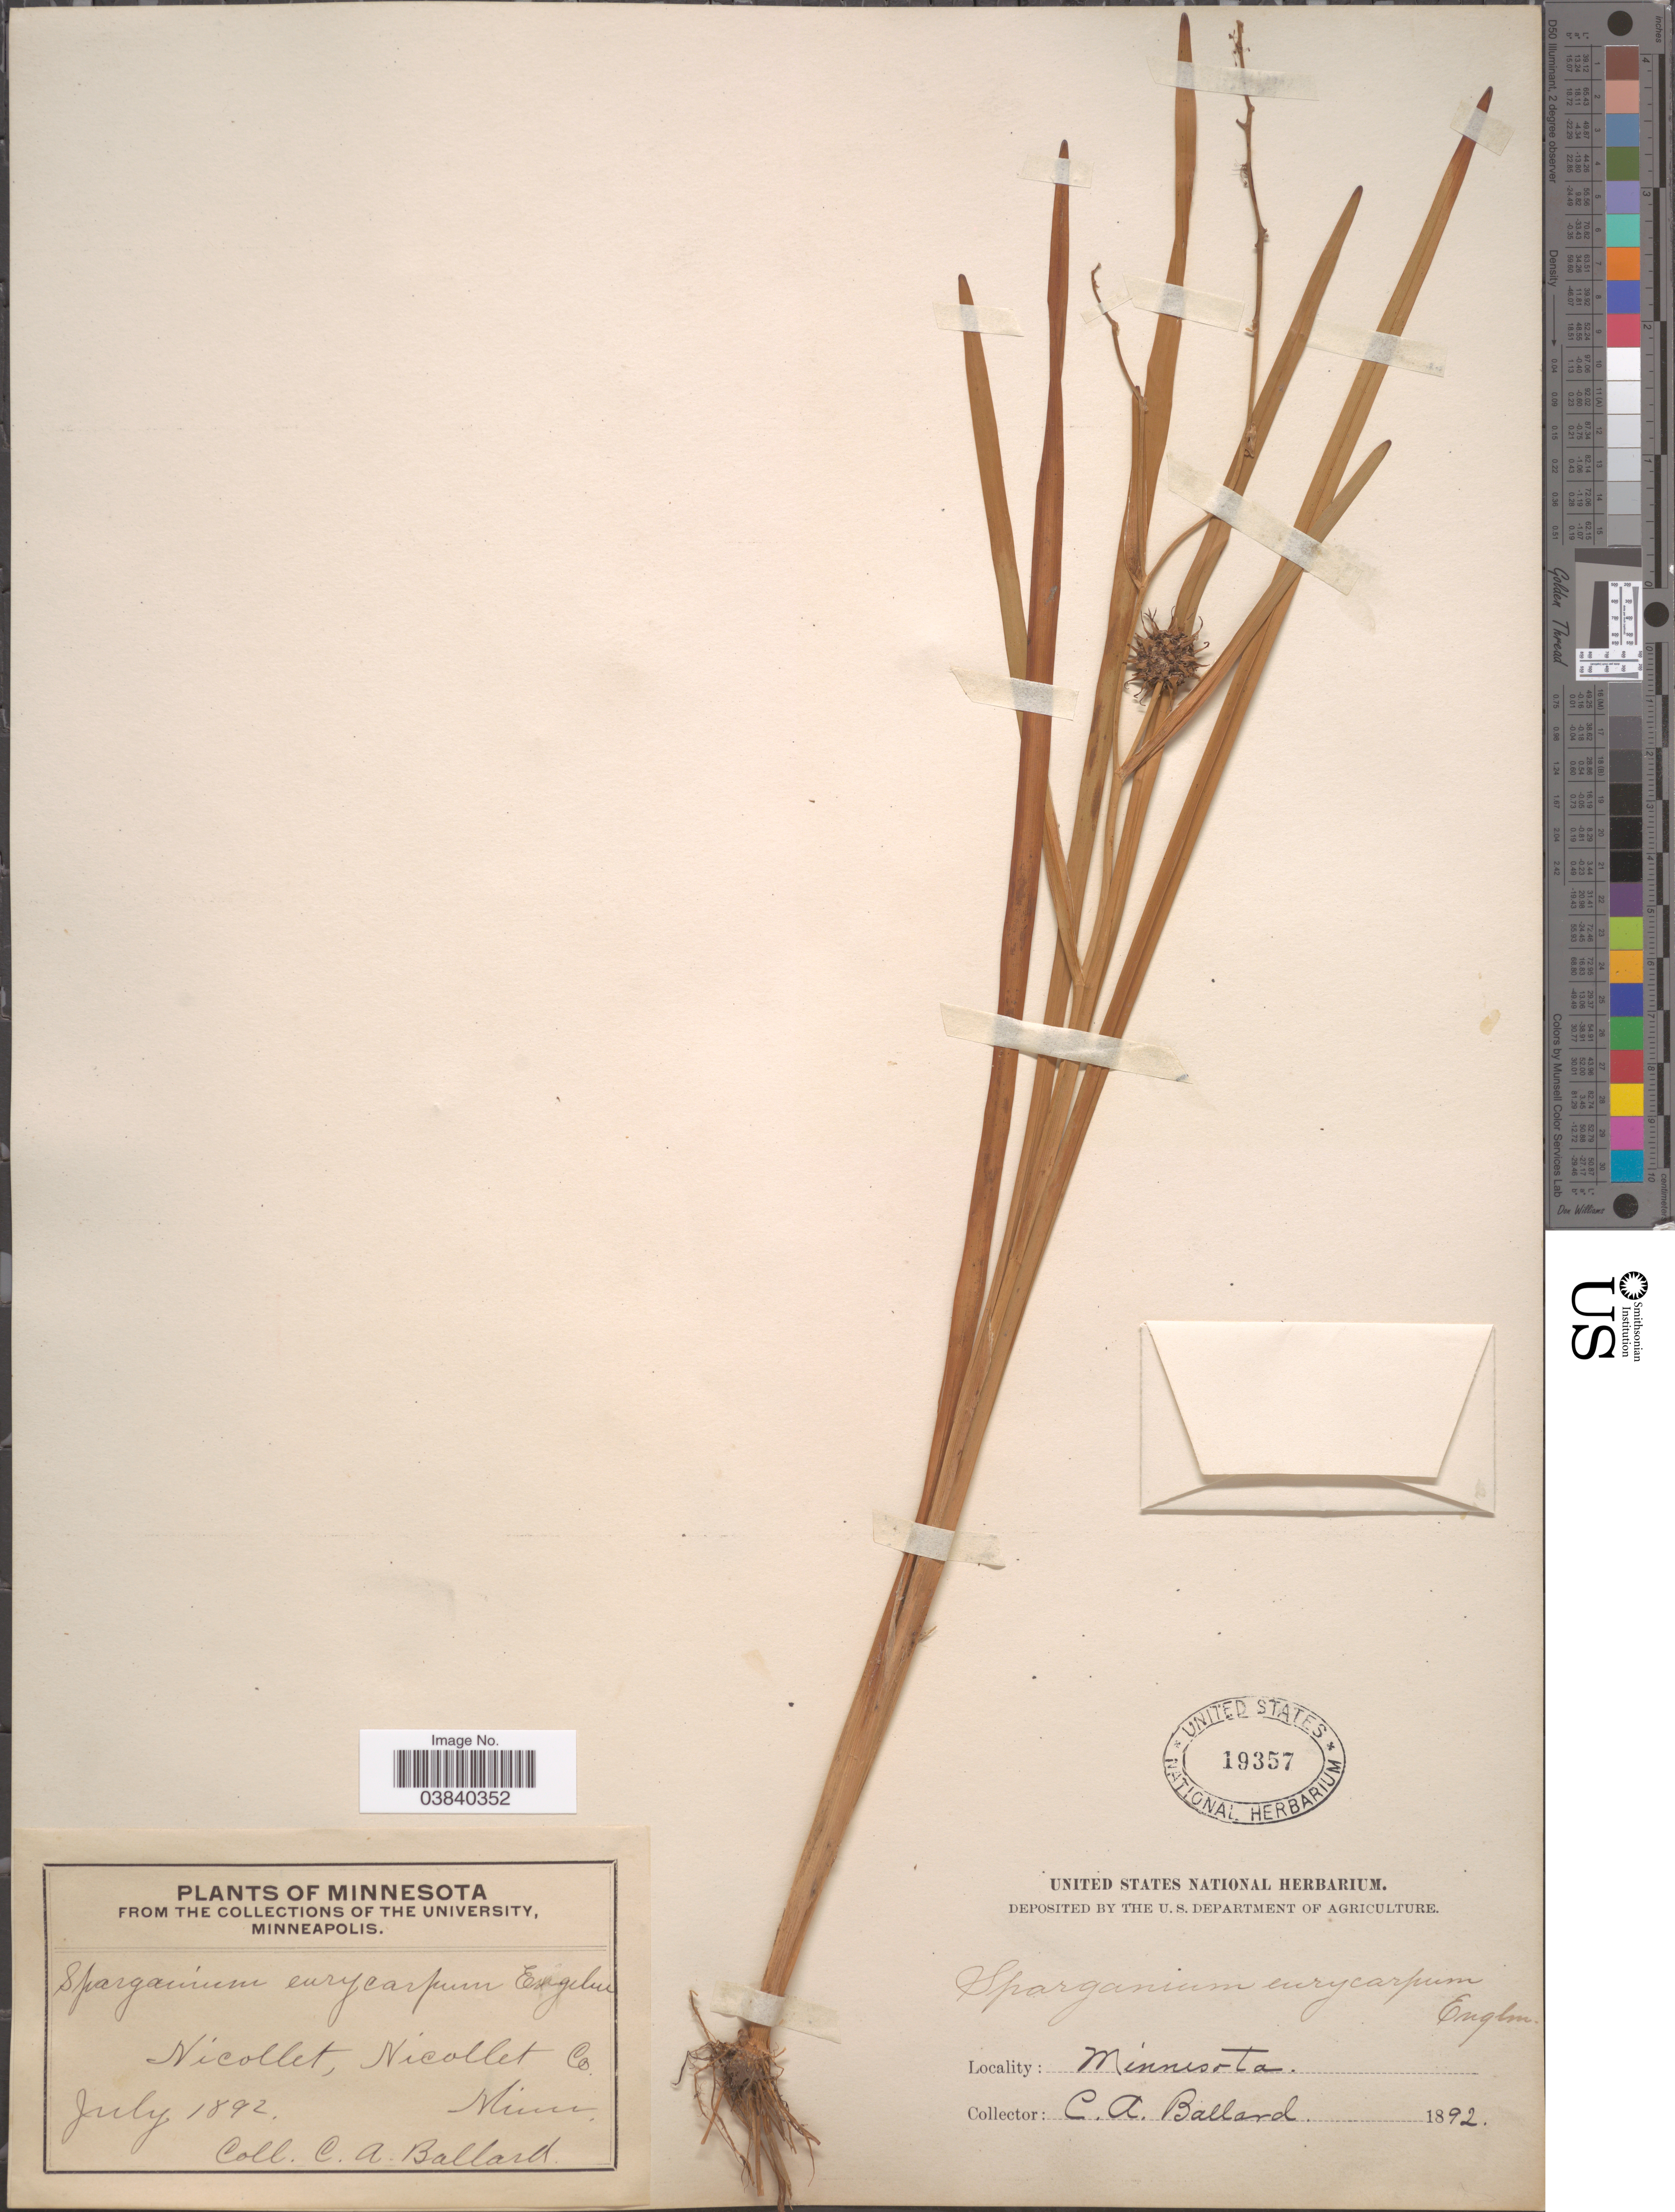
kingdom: Plantae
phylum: Tracheophyta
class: Liliopsida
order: Poales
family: Typhaceae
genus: Sparganium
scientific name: Sparganium eurycarpum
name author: Engelm.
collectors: C. A. Ballard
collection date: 1892-07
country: United States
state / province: Minnesota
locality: Nicollet, Nicollet Co.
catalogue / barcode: US 19357